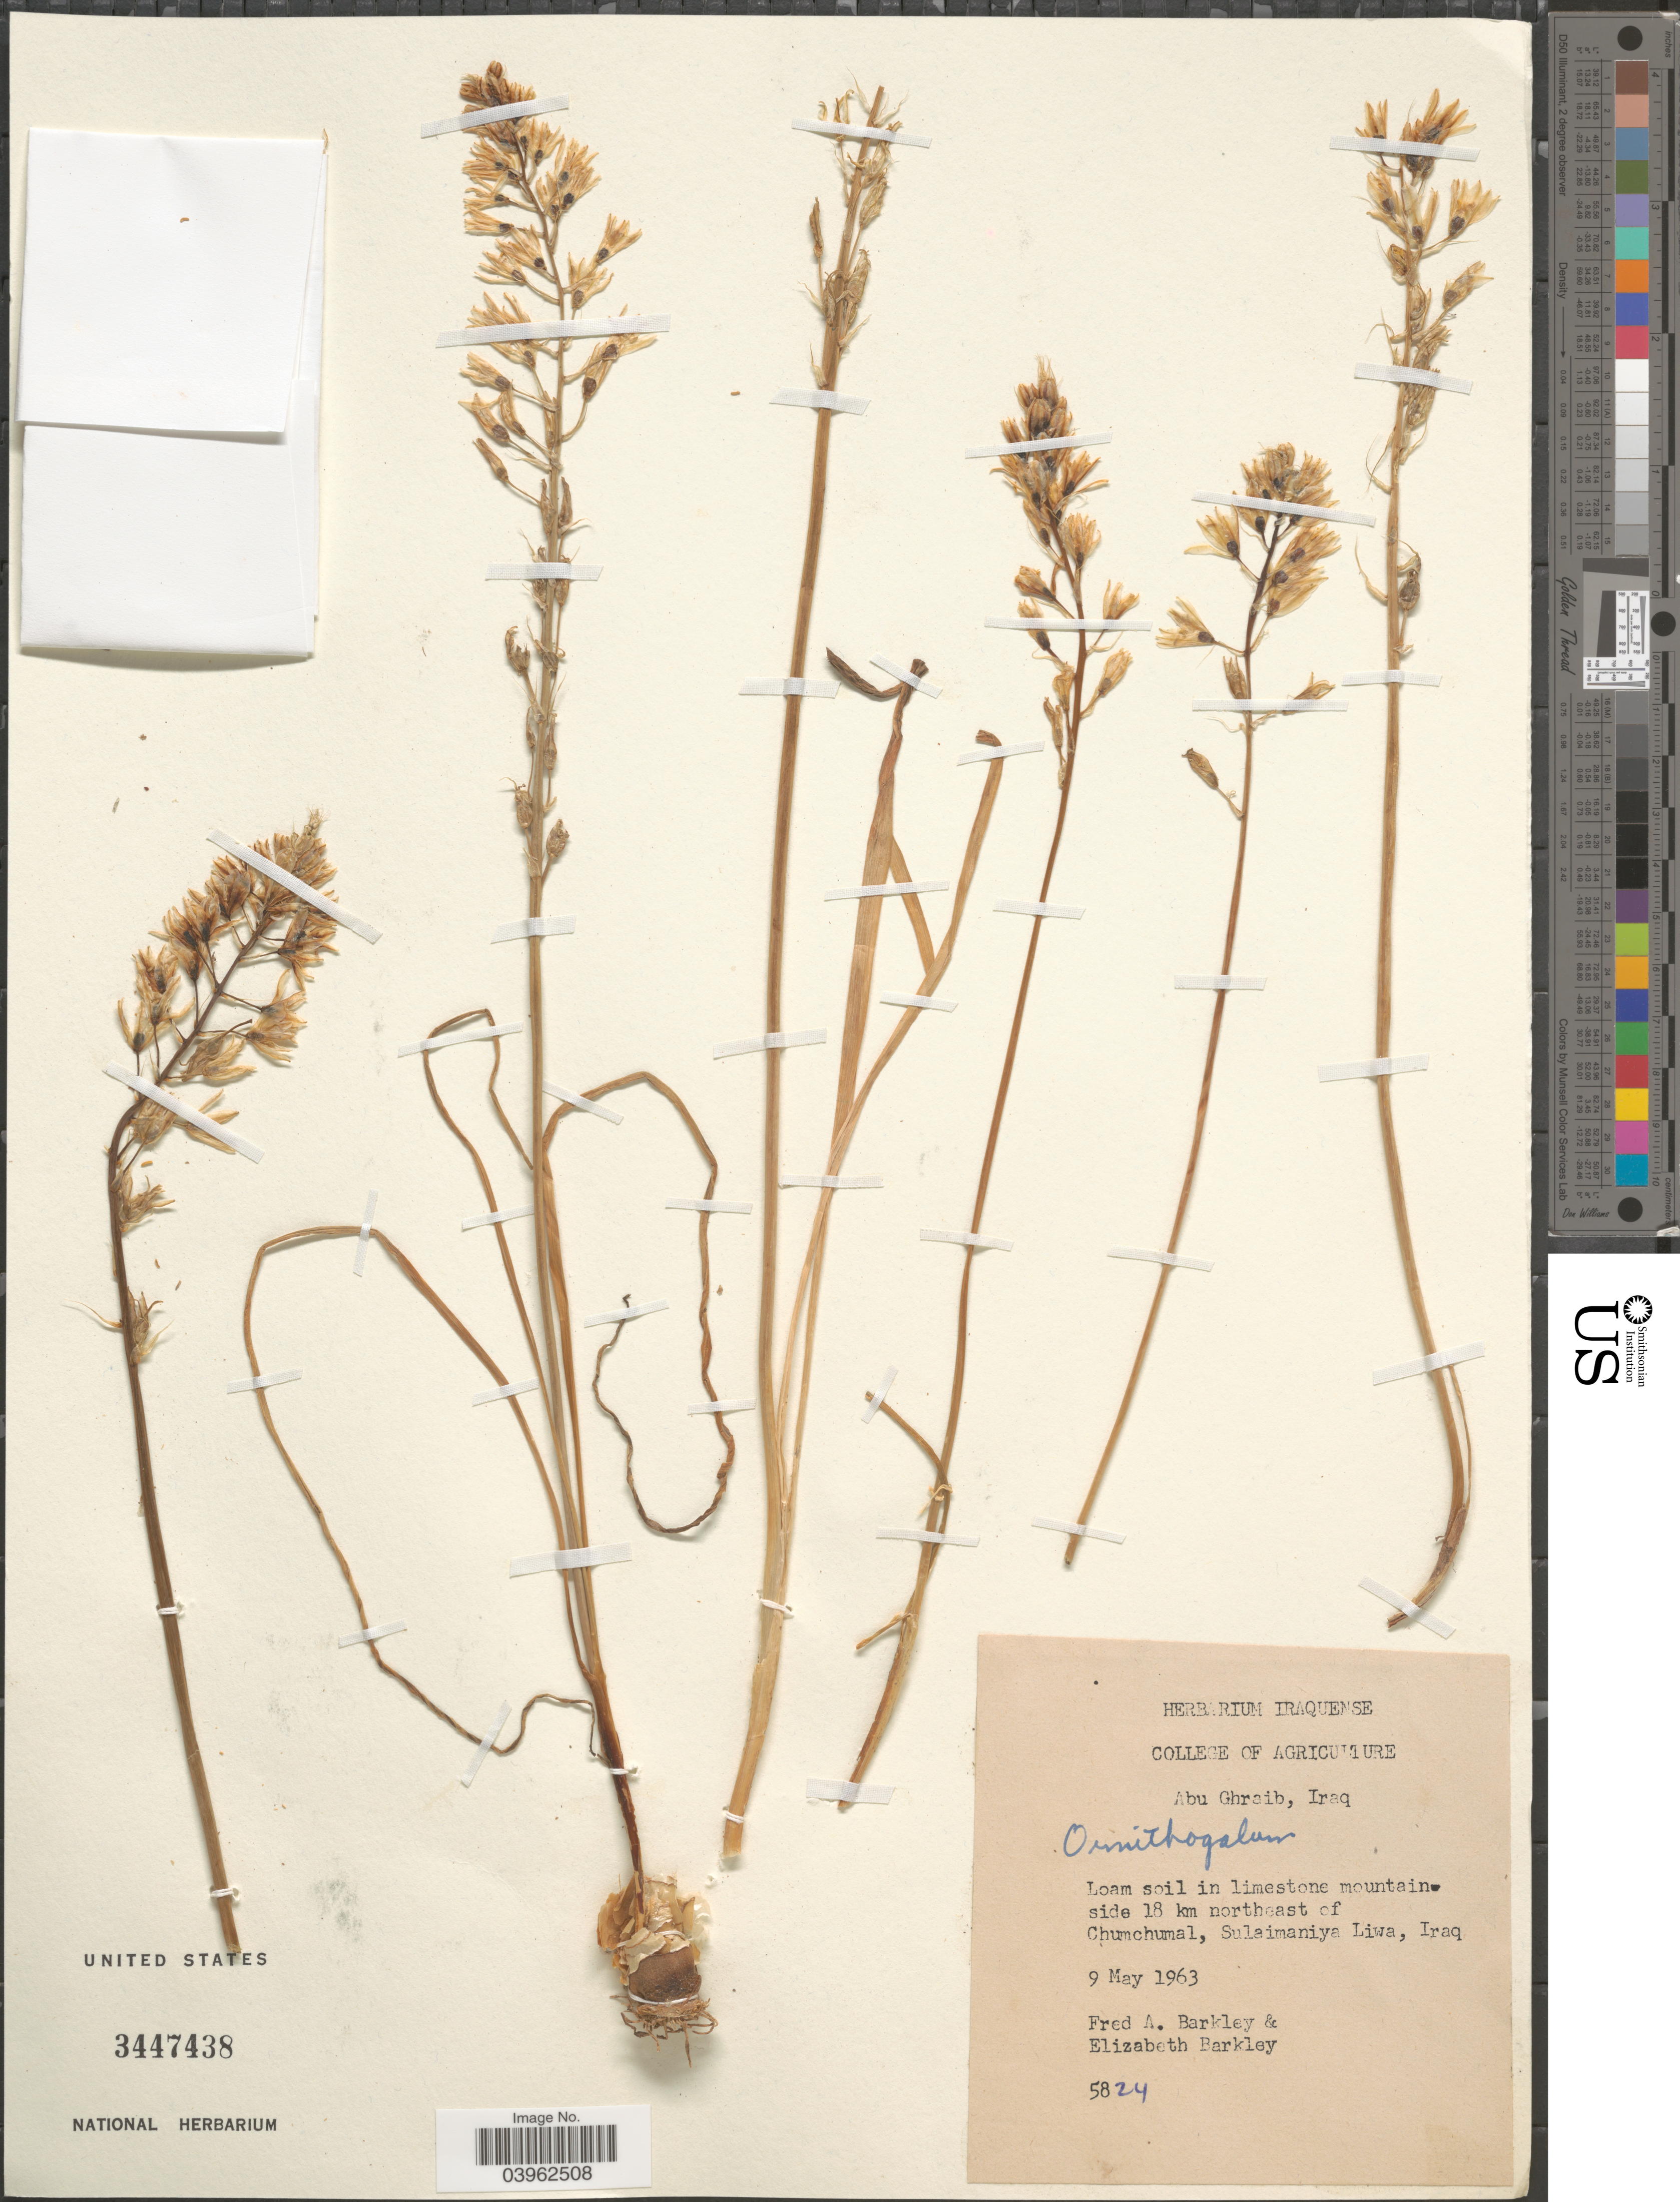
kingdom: Plantae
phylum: Tracheophyta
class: Liliopsida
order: Asparagales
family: Asparagaceae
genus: Ornithogalum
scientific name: Ornithogalum sp.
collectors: F. A. Barkley & E. D.Barkley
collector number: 5824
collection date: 1963-05-09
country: Iraq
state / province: As Sulaymānīyah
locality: In limestone mountainside 18 km northeast of Chumchumal, Sulaimaniya Liwa.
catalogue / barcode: US 3447438